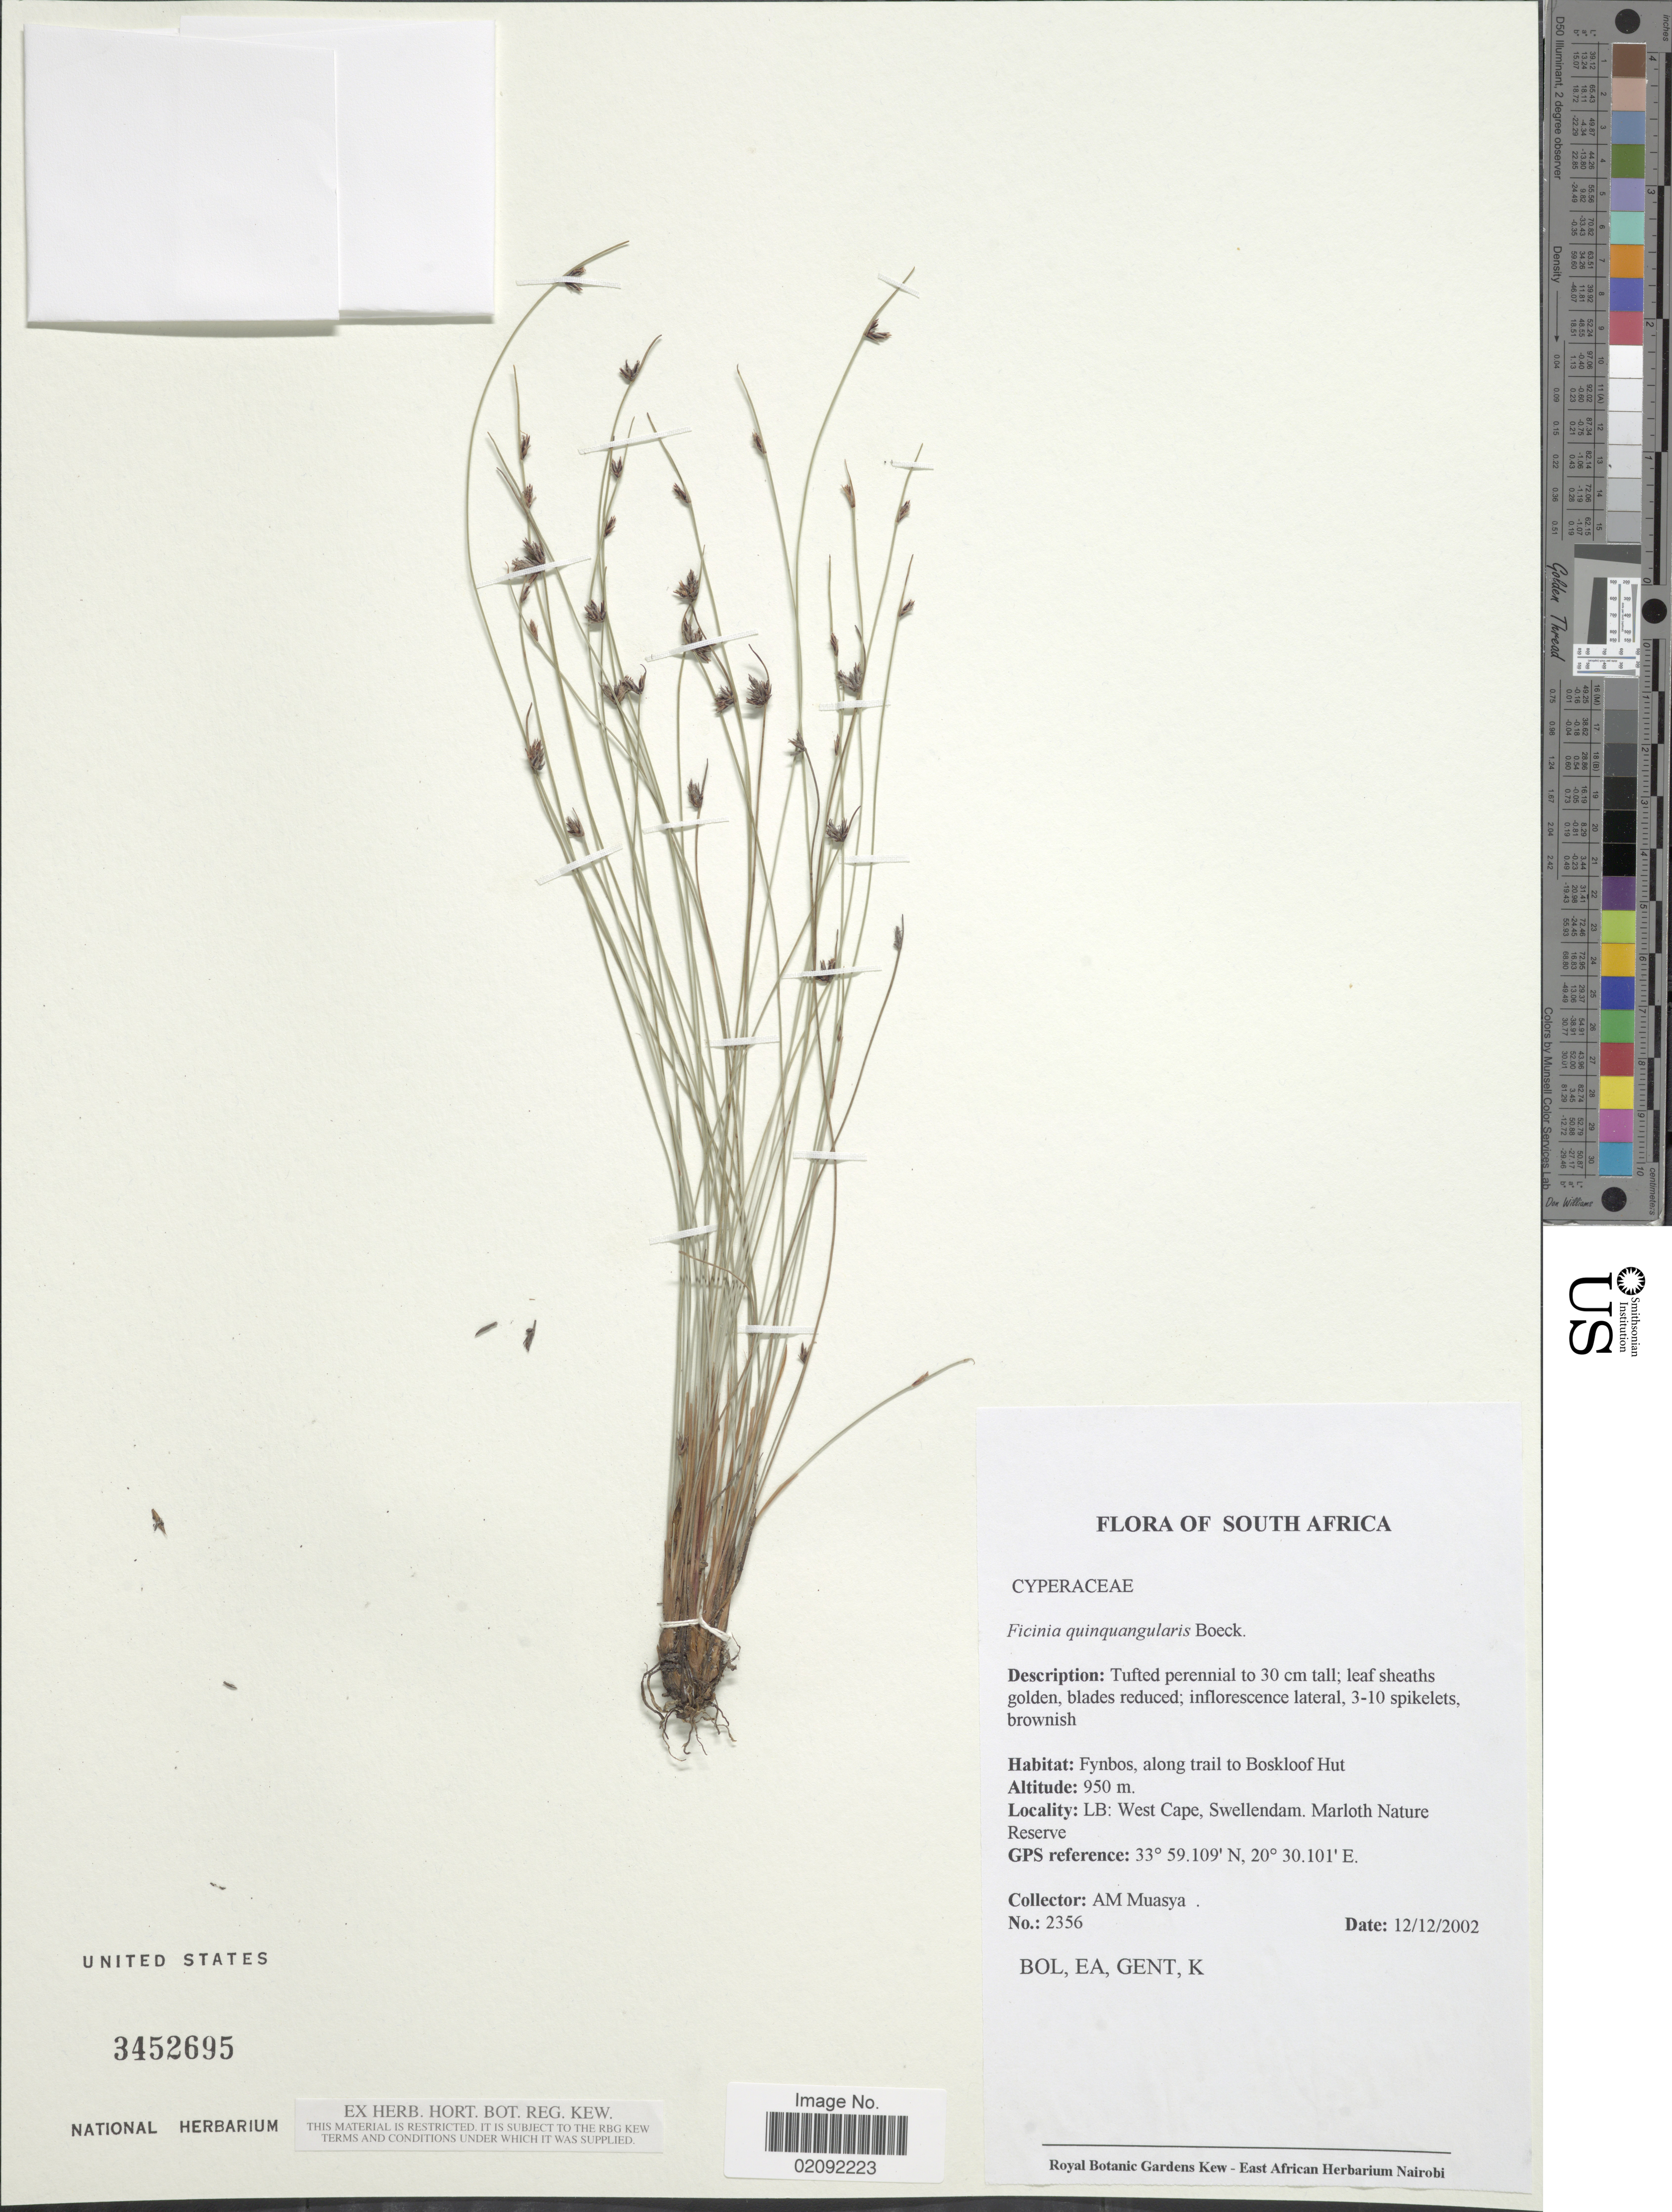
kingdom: Plantae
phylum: Tracheophyta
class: Liliopsida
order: Poales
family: Cyperaceae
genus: Ficinia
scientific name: Ficinia quinquangularis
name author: Boeckeler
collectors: A. Muasya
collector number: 2356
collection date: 2002-12-12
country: South Africa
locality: Fynbos, along trail to Boskloof Hut, LB: West Cape, Swellendam. Marloth Nature Reserve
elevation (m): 950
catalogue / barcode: US 3452695